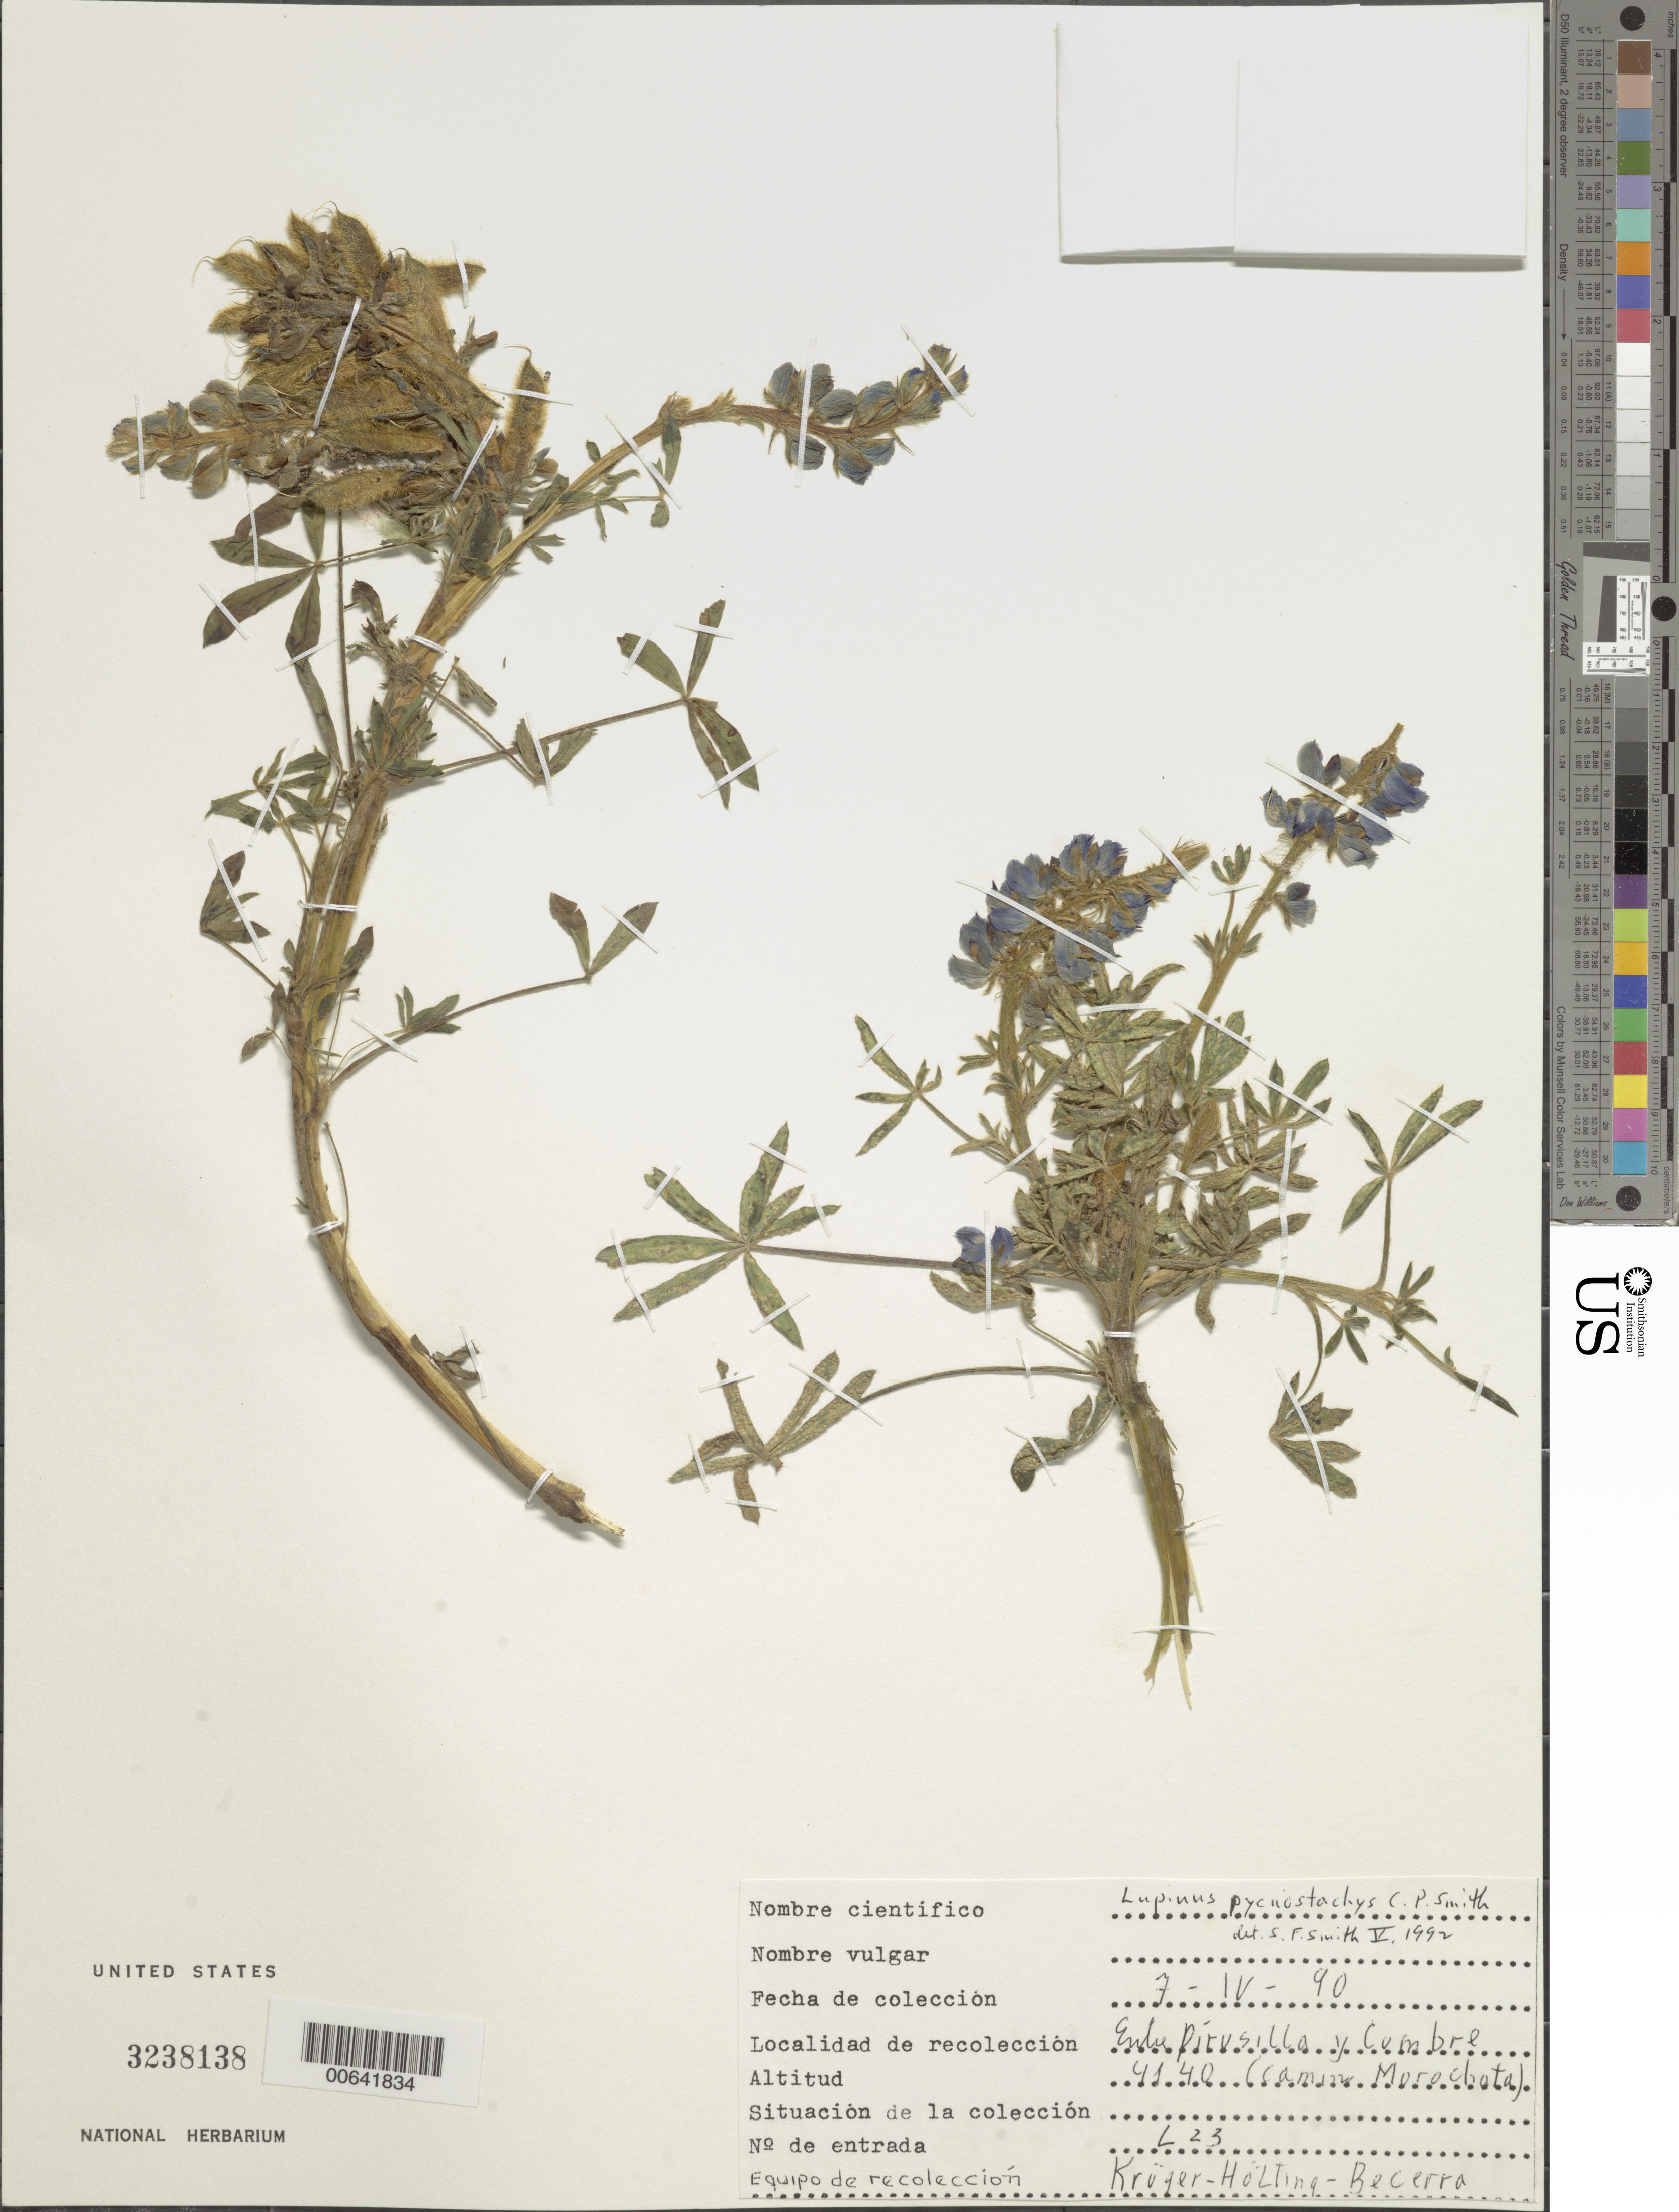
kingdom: Plantae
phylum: Tracheophyta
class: Magnoliopsida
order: Fabales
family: Fabaceae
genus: Lupinus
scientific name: Lupinus pycnostachys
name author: C.P. Sm.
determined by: Smith, Stephen F., (US), NMNH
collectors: A. M. Kruger R., -. Holting & -. Becerra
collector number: L-23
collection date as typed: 04 Jul 1990 or 07 Apr 1990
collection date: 1990-04-07 or 1990-07-04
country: Bolivia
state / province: La Paz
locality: Entre Pirusilla y Cumbe. Camino Morochata.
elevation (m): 4140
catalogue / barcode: US 3238138